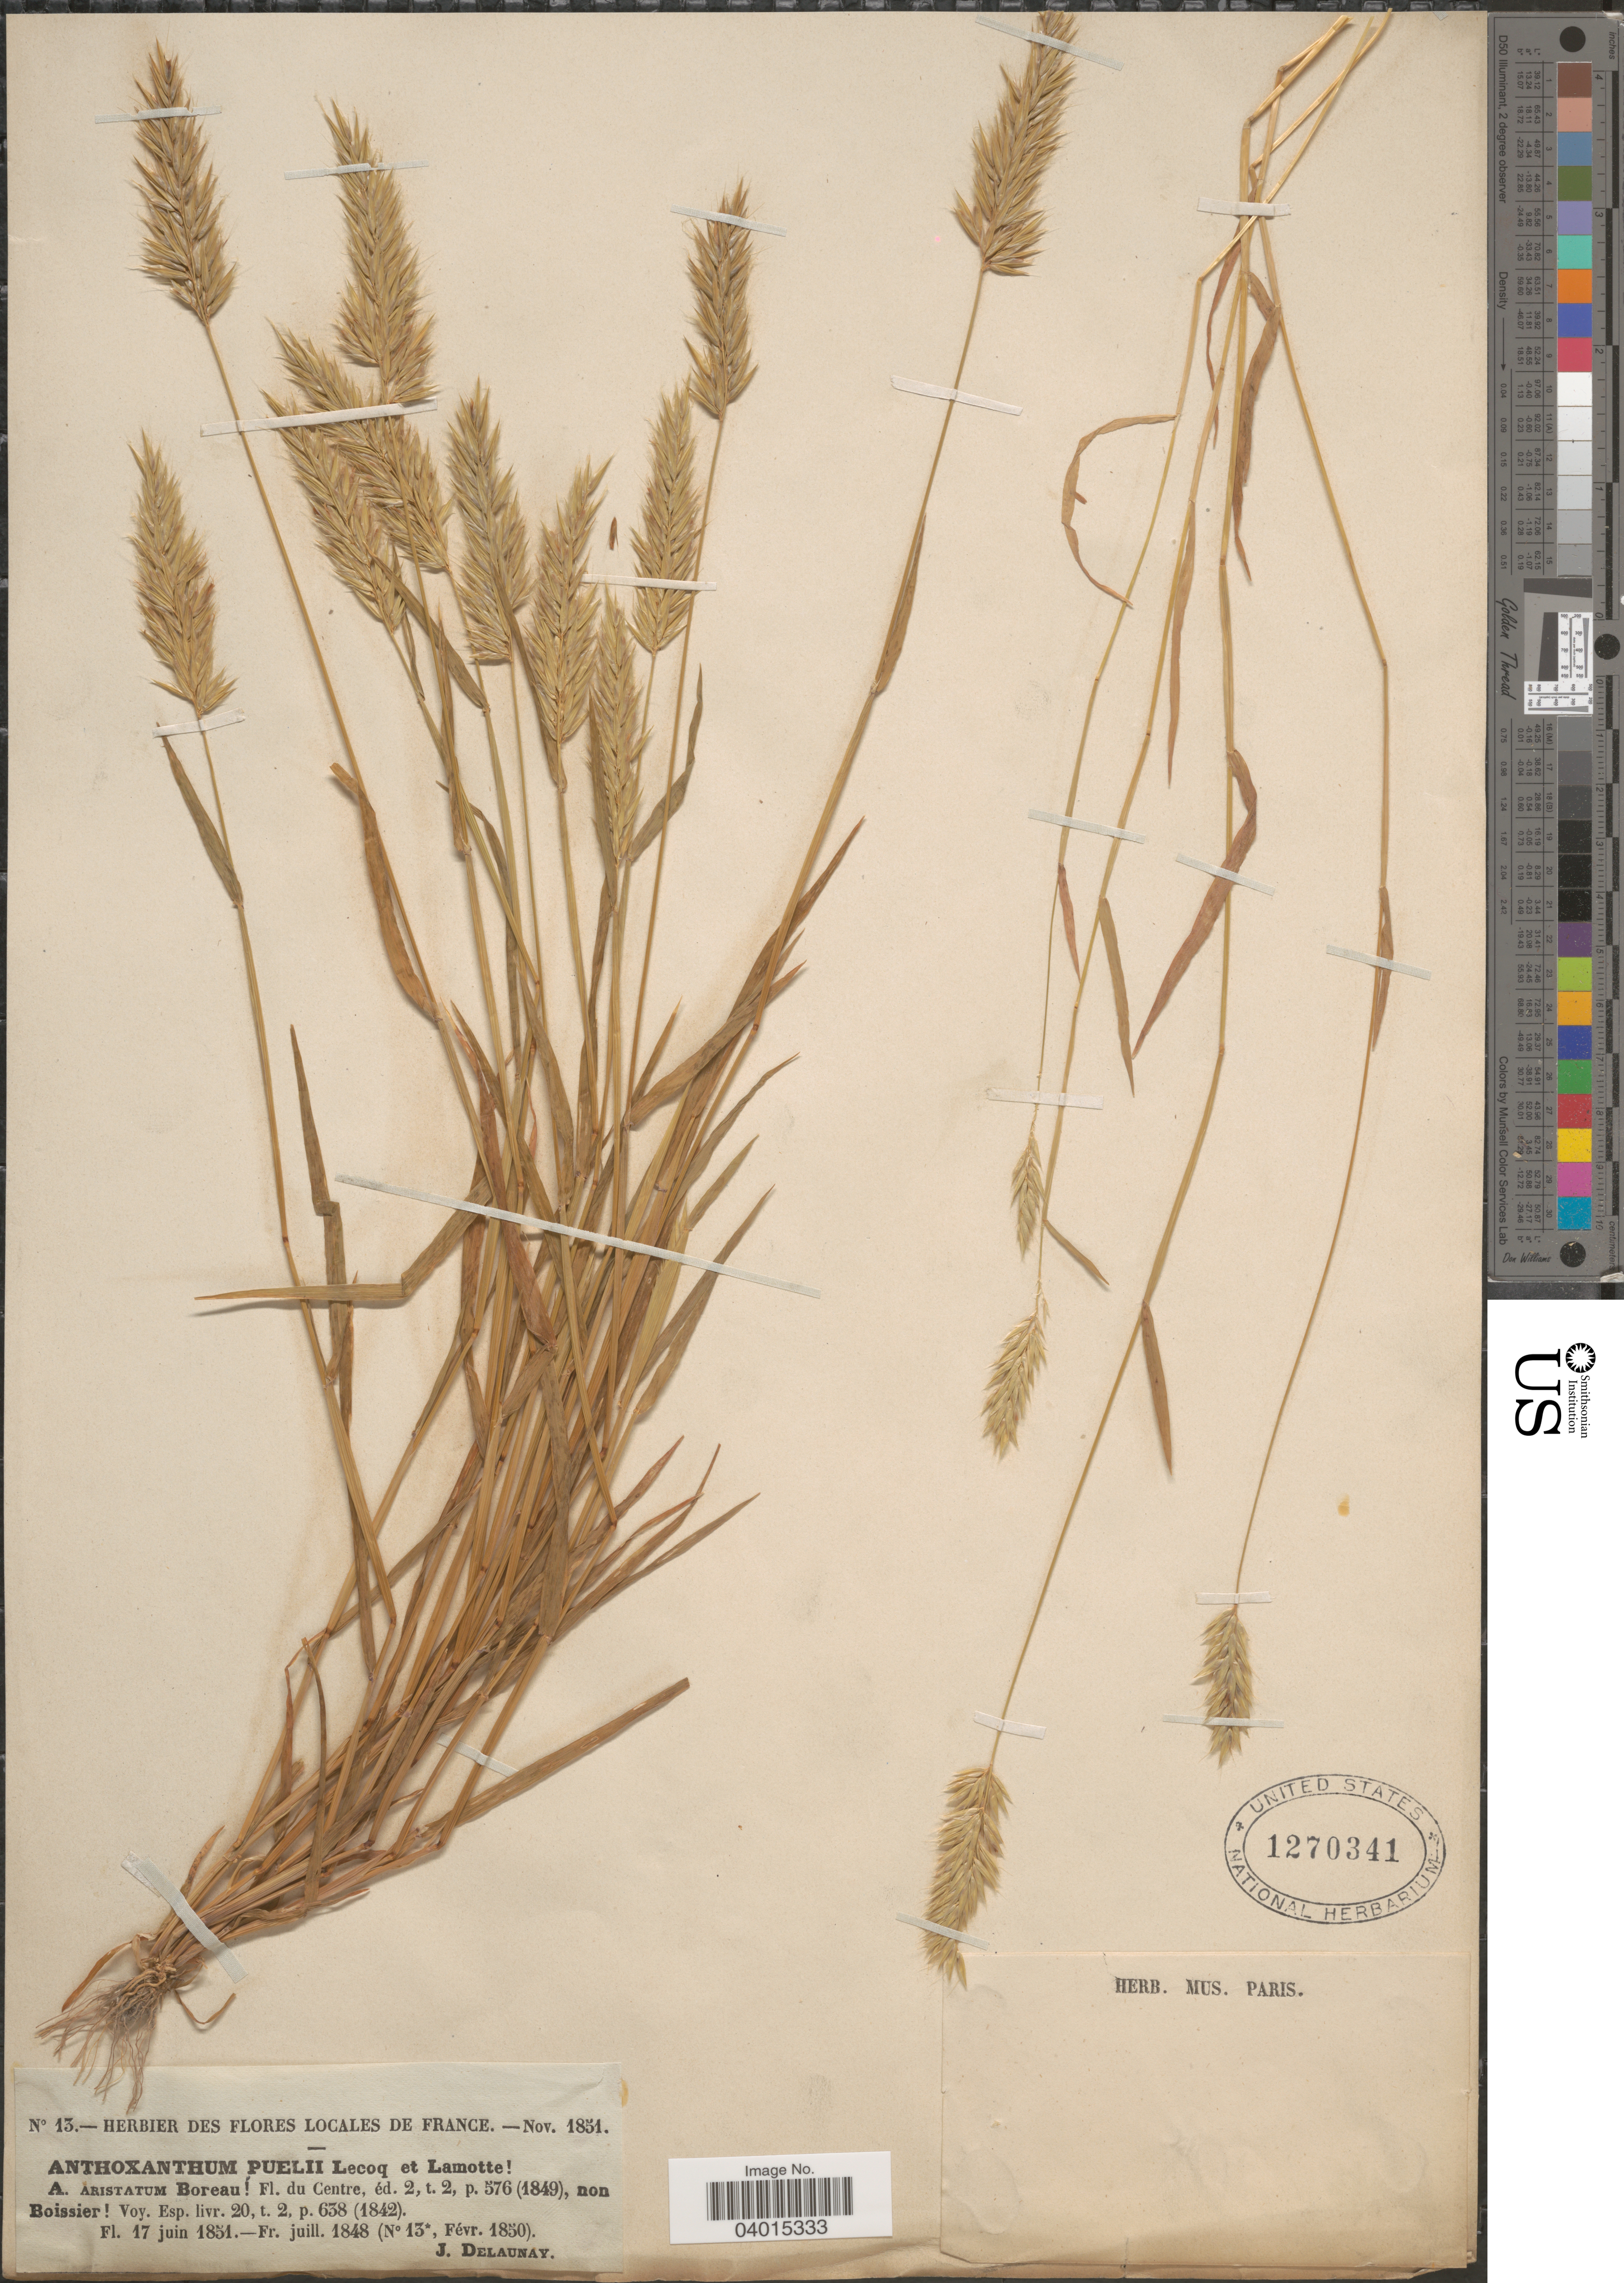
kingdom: Plantae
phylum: Tracheophyta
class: Liliopsida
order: Poales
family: Poaceae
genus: Anthoxanthum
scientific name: Anthoxanthum odoratum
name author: L.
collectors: J. Delaunay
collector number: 13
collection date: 1851-11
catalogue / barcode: US 1270341